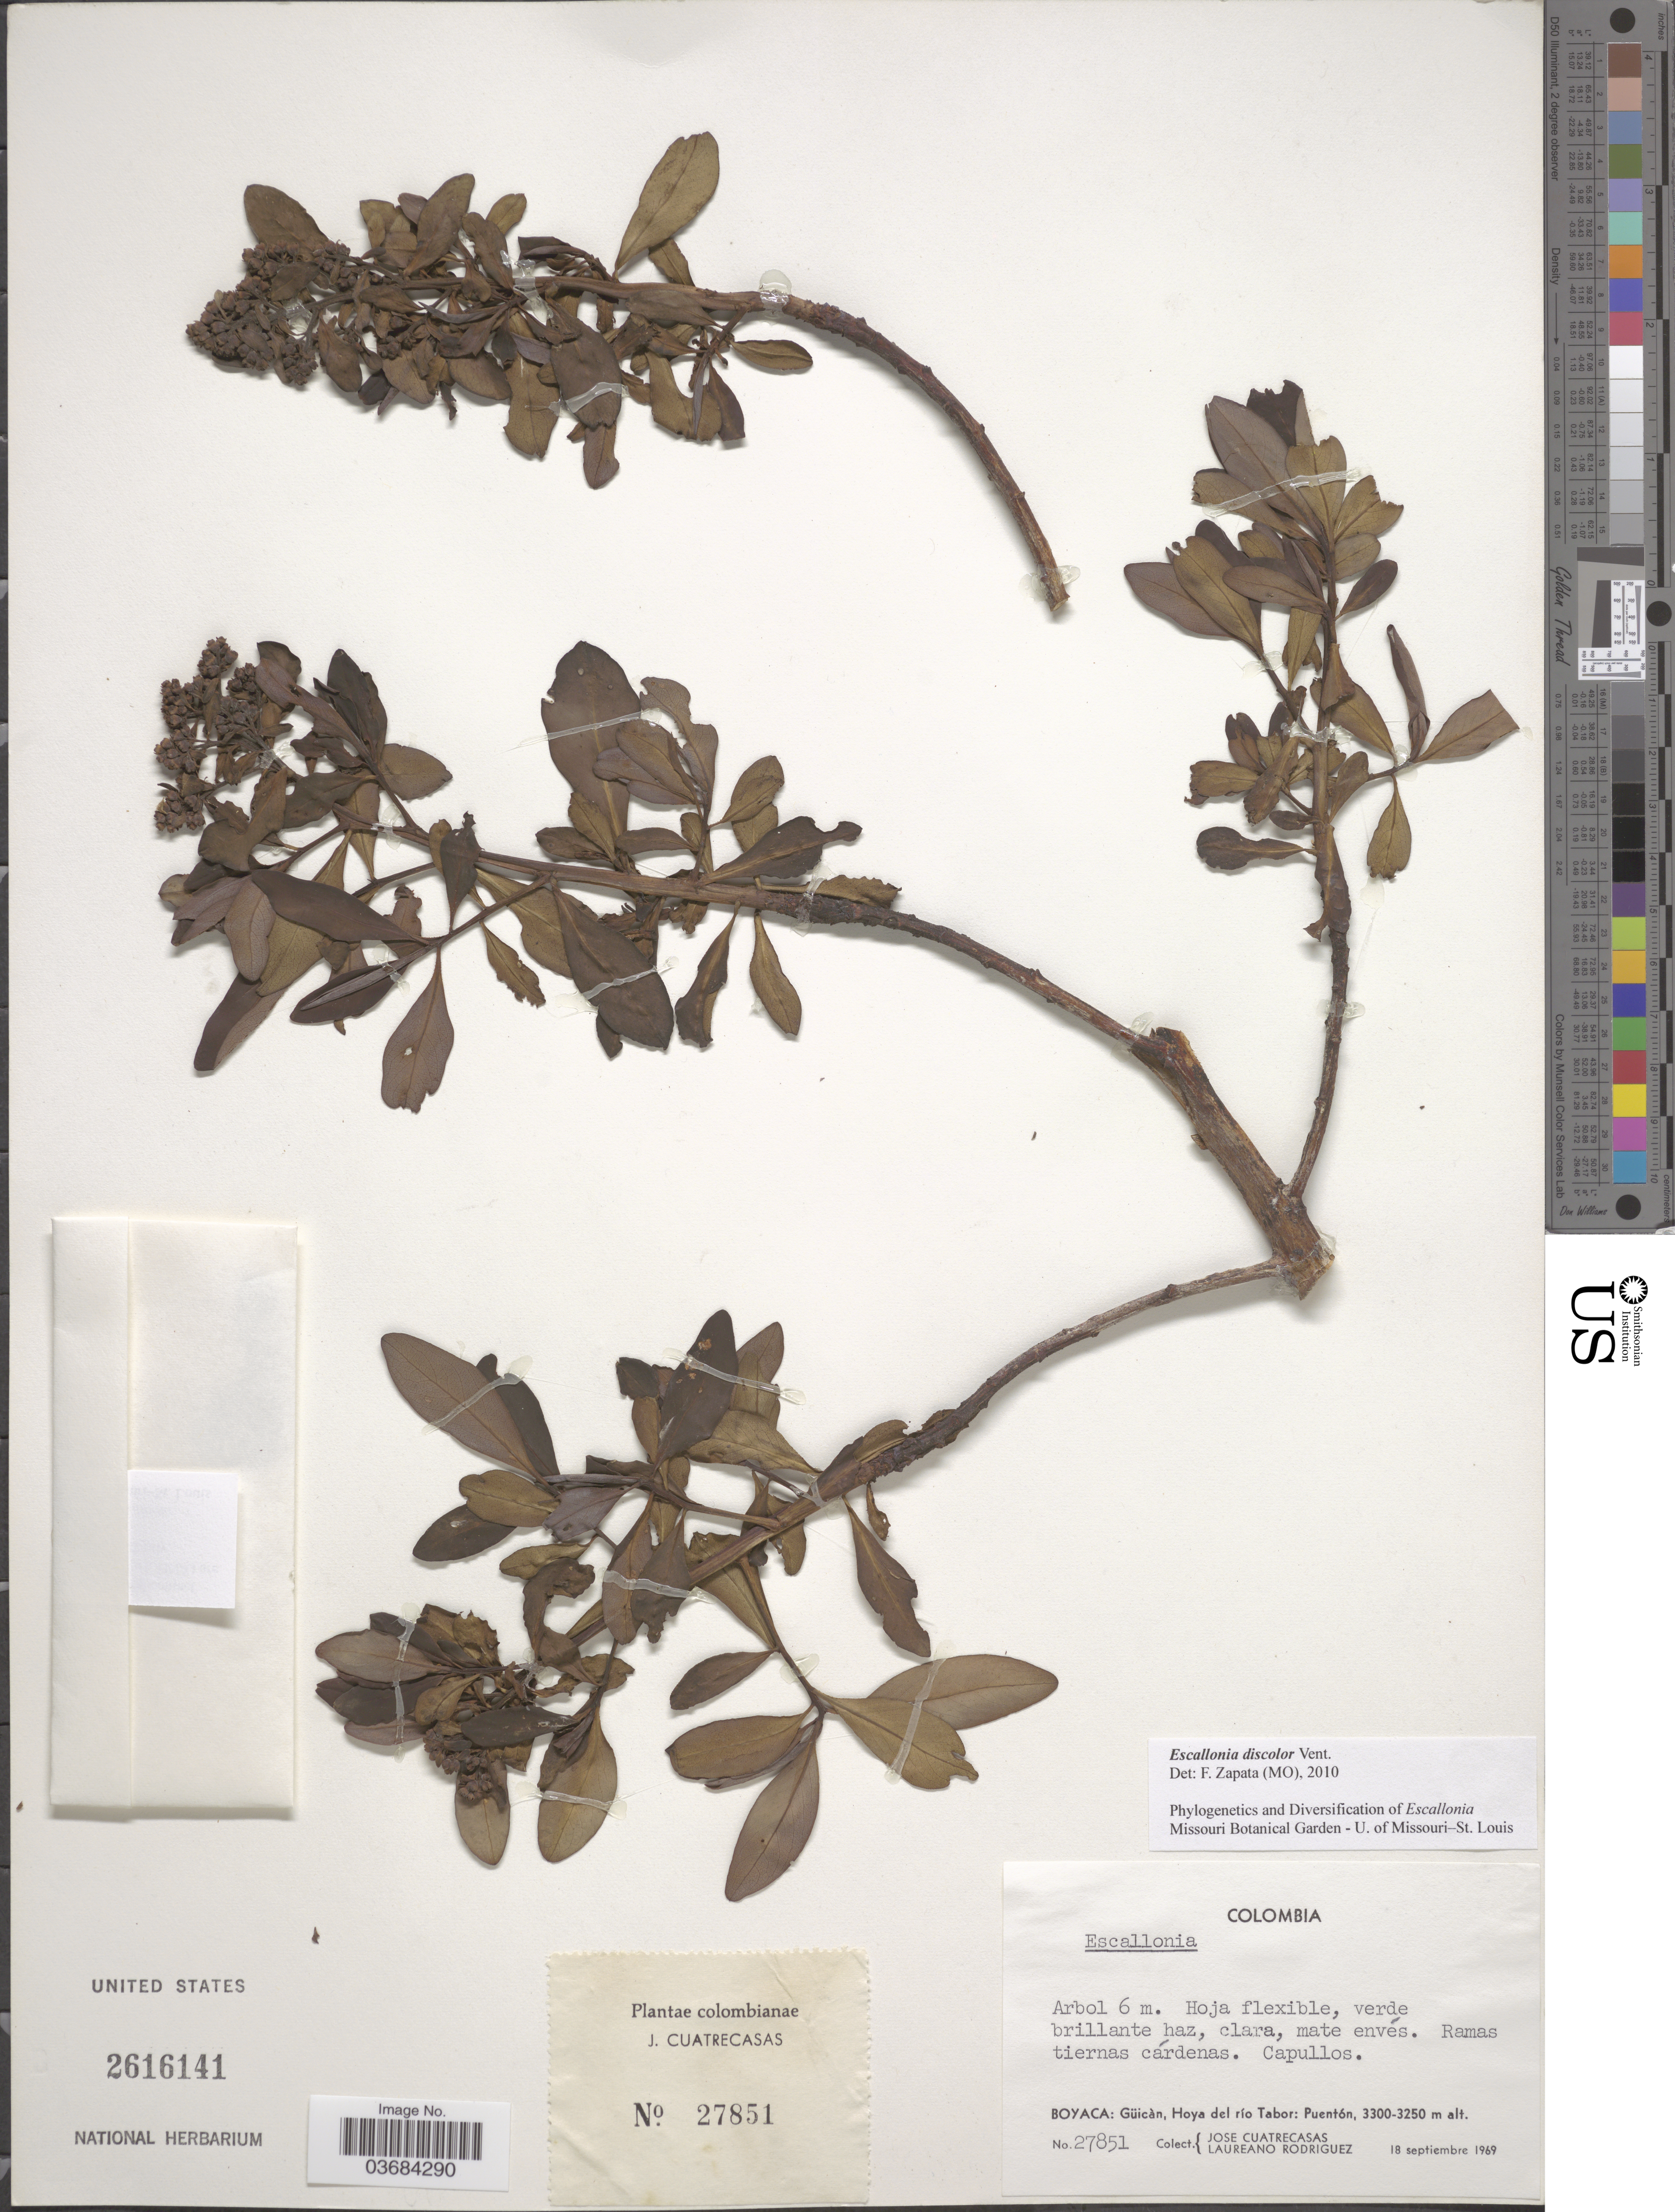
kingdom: Plantae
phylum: Tracheophyta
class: Magnoliopsida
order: Escalloniales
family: Escalloniaceae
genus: Escallonia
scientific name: Escallonia discolor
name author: Vent.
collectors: J. Cuatrecasas & L. Rodriguez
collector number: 27851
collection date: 1969-09-18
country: Colombia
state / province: Boyacá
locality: Güicàn, Hoya del río Tabor: Puentón.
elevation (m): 3250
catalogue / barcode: US 2616141